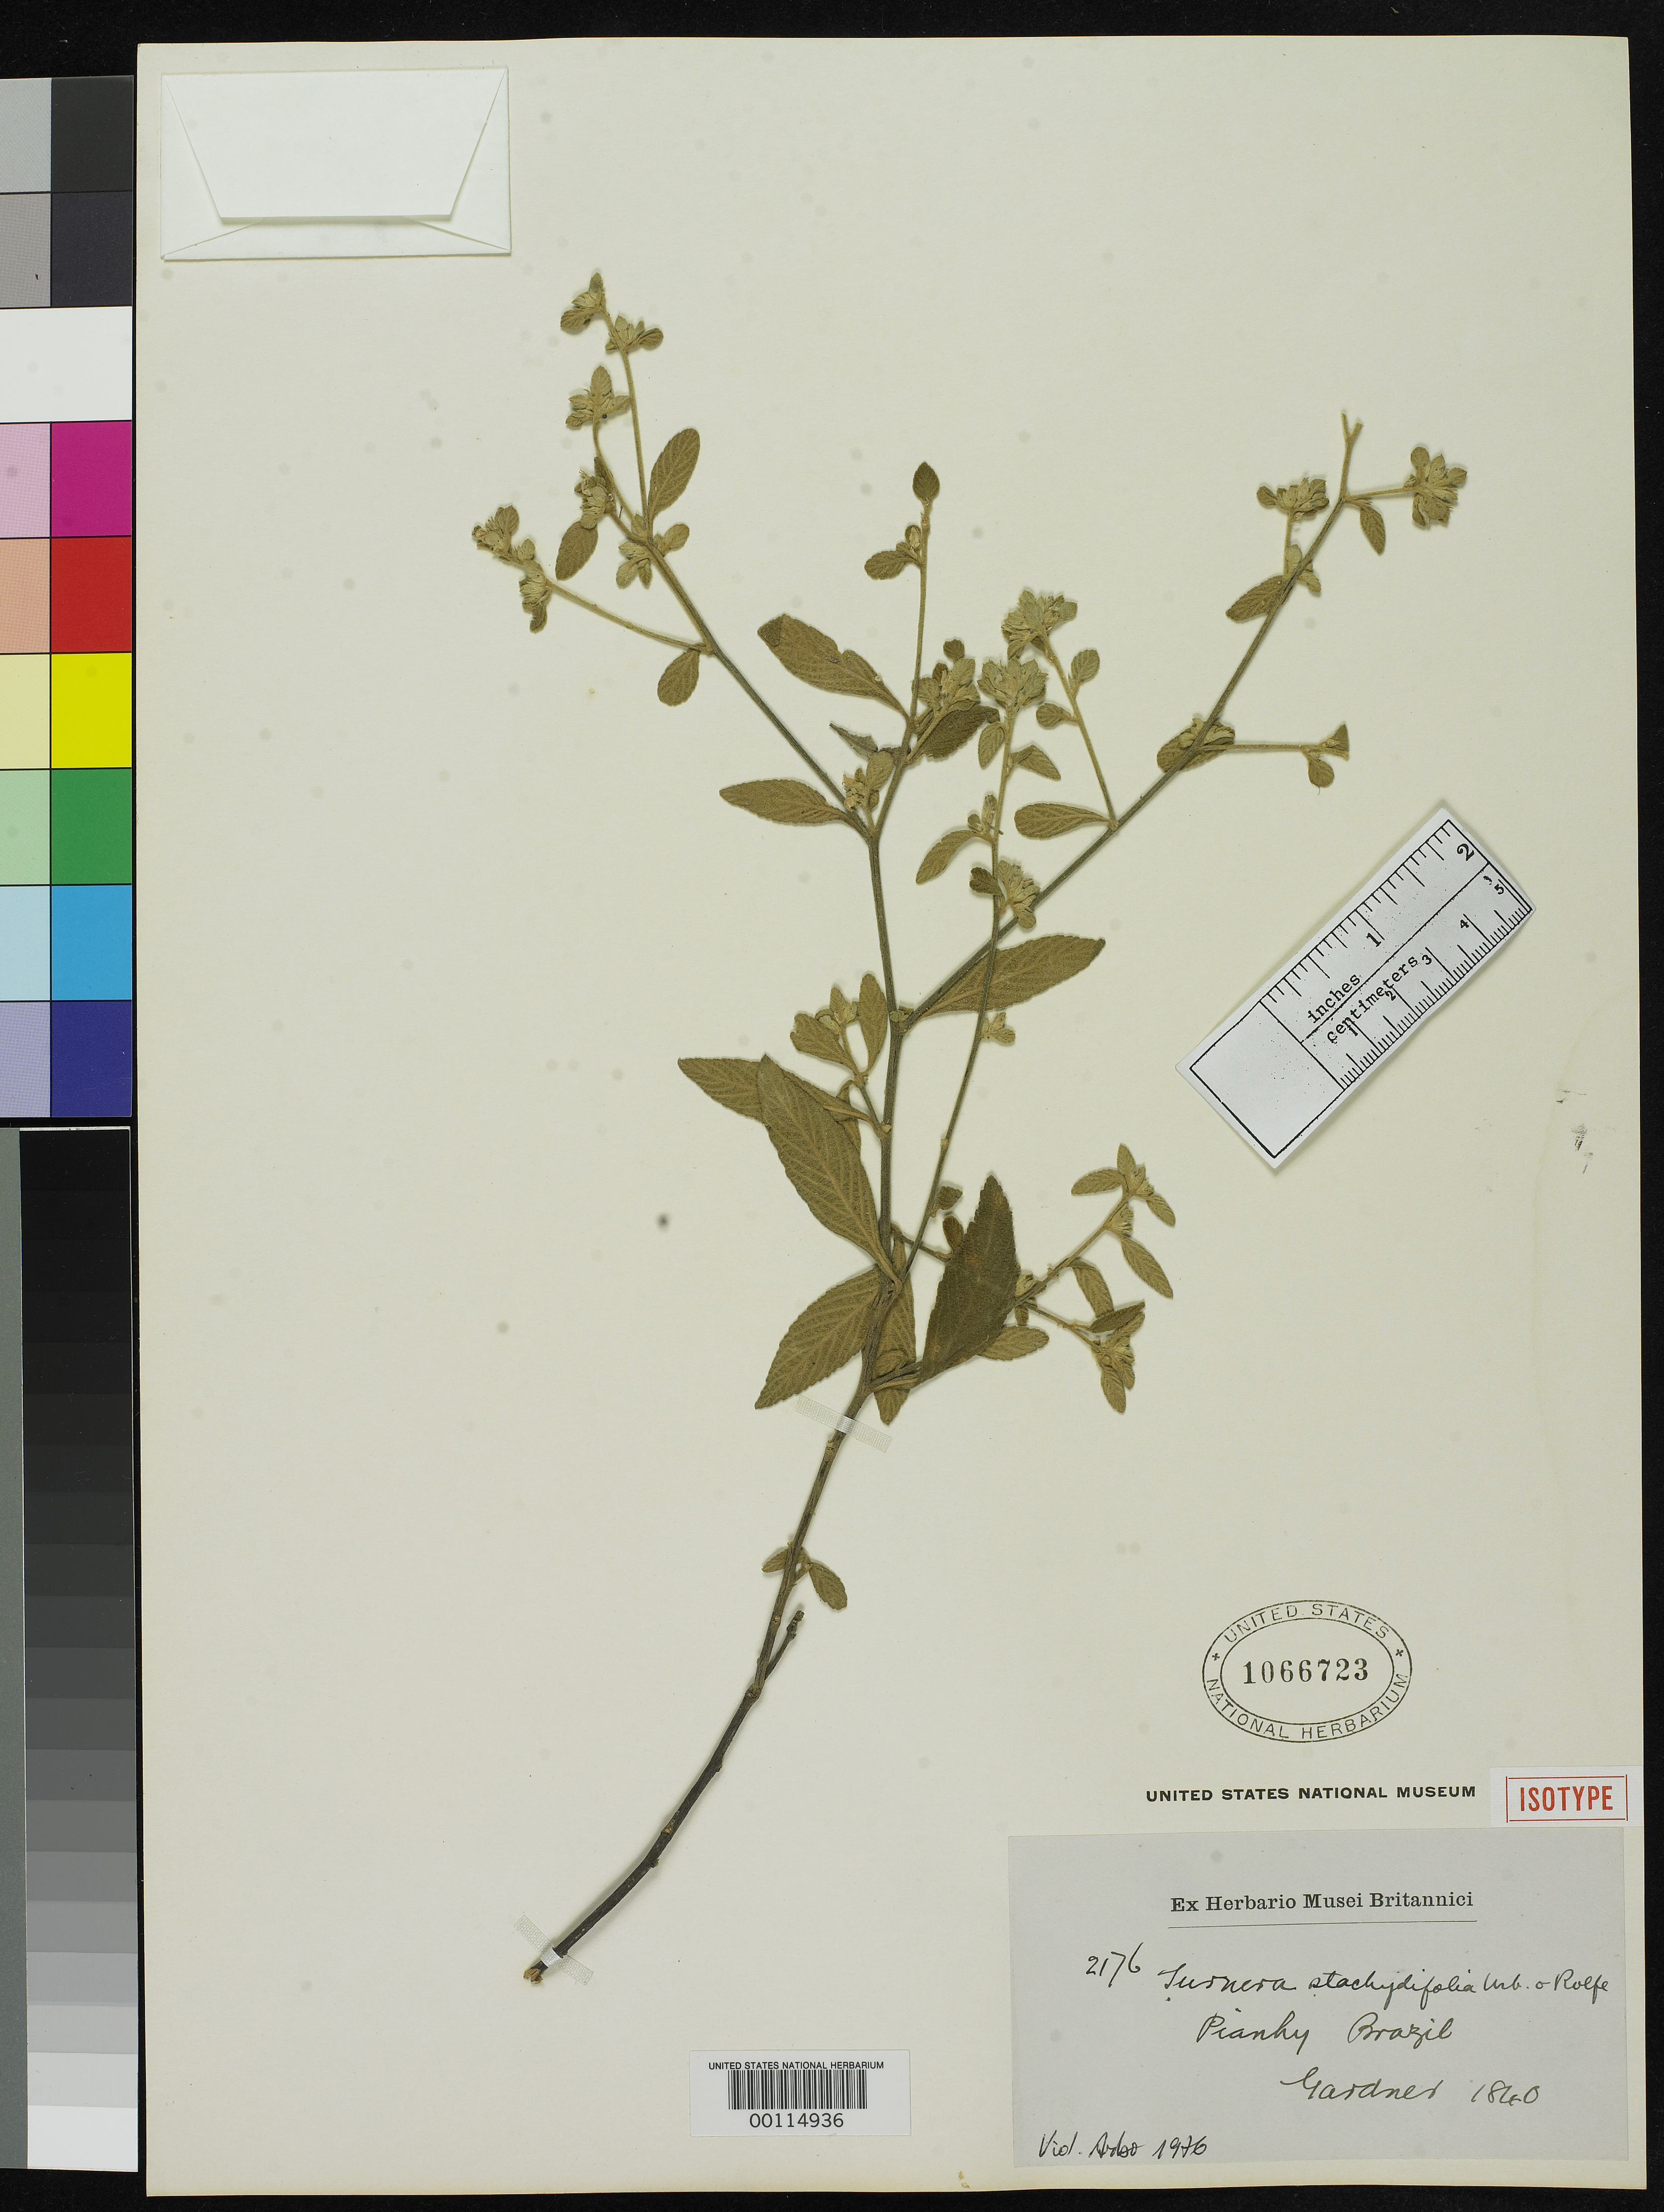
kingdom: Plantae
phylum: Tracheophyta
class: Magnoliopsida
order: Malpighiales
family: Turneraceae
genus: Turnera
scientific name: Turnera stachydifolia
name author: Urb. & Rolfe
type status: Isotype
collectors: G. Gardner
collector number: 2176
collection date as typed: May 1840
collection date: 1840-05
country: Brazil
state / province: Piauí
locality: Near Oeiras.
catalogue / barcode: US 1066723